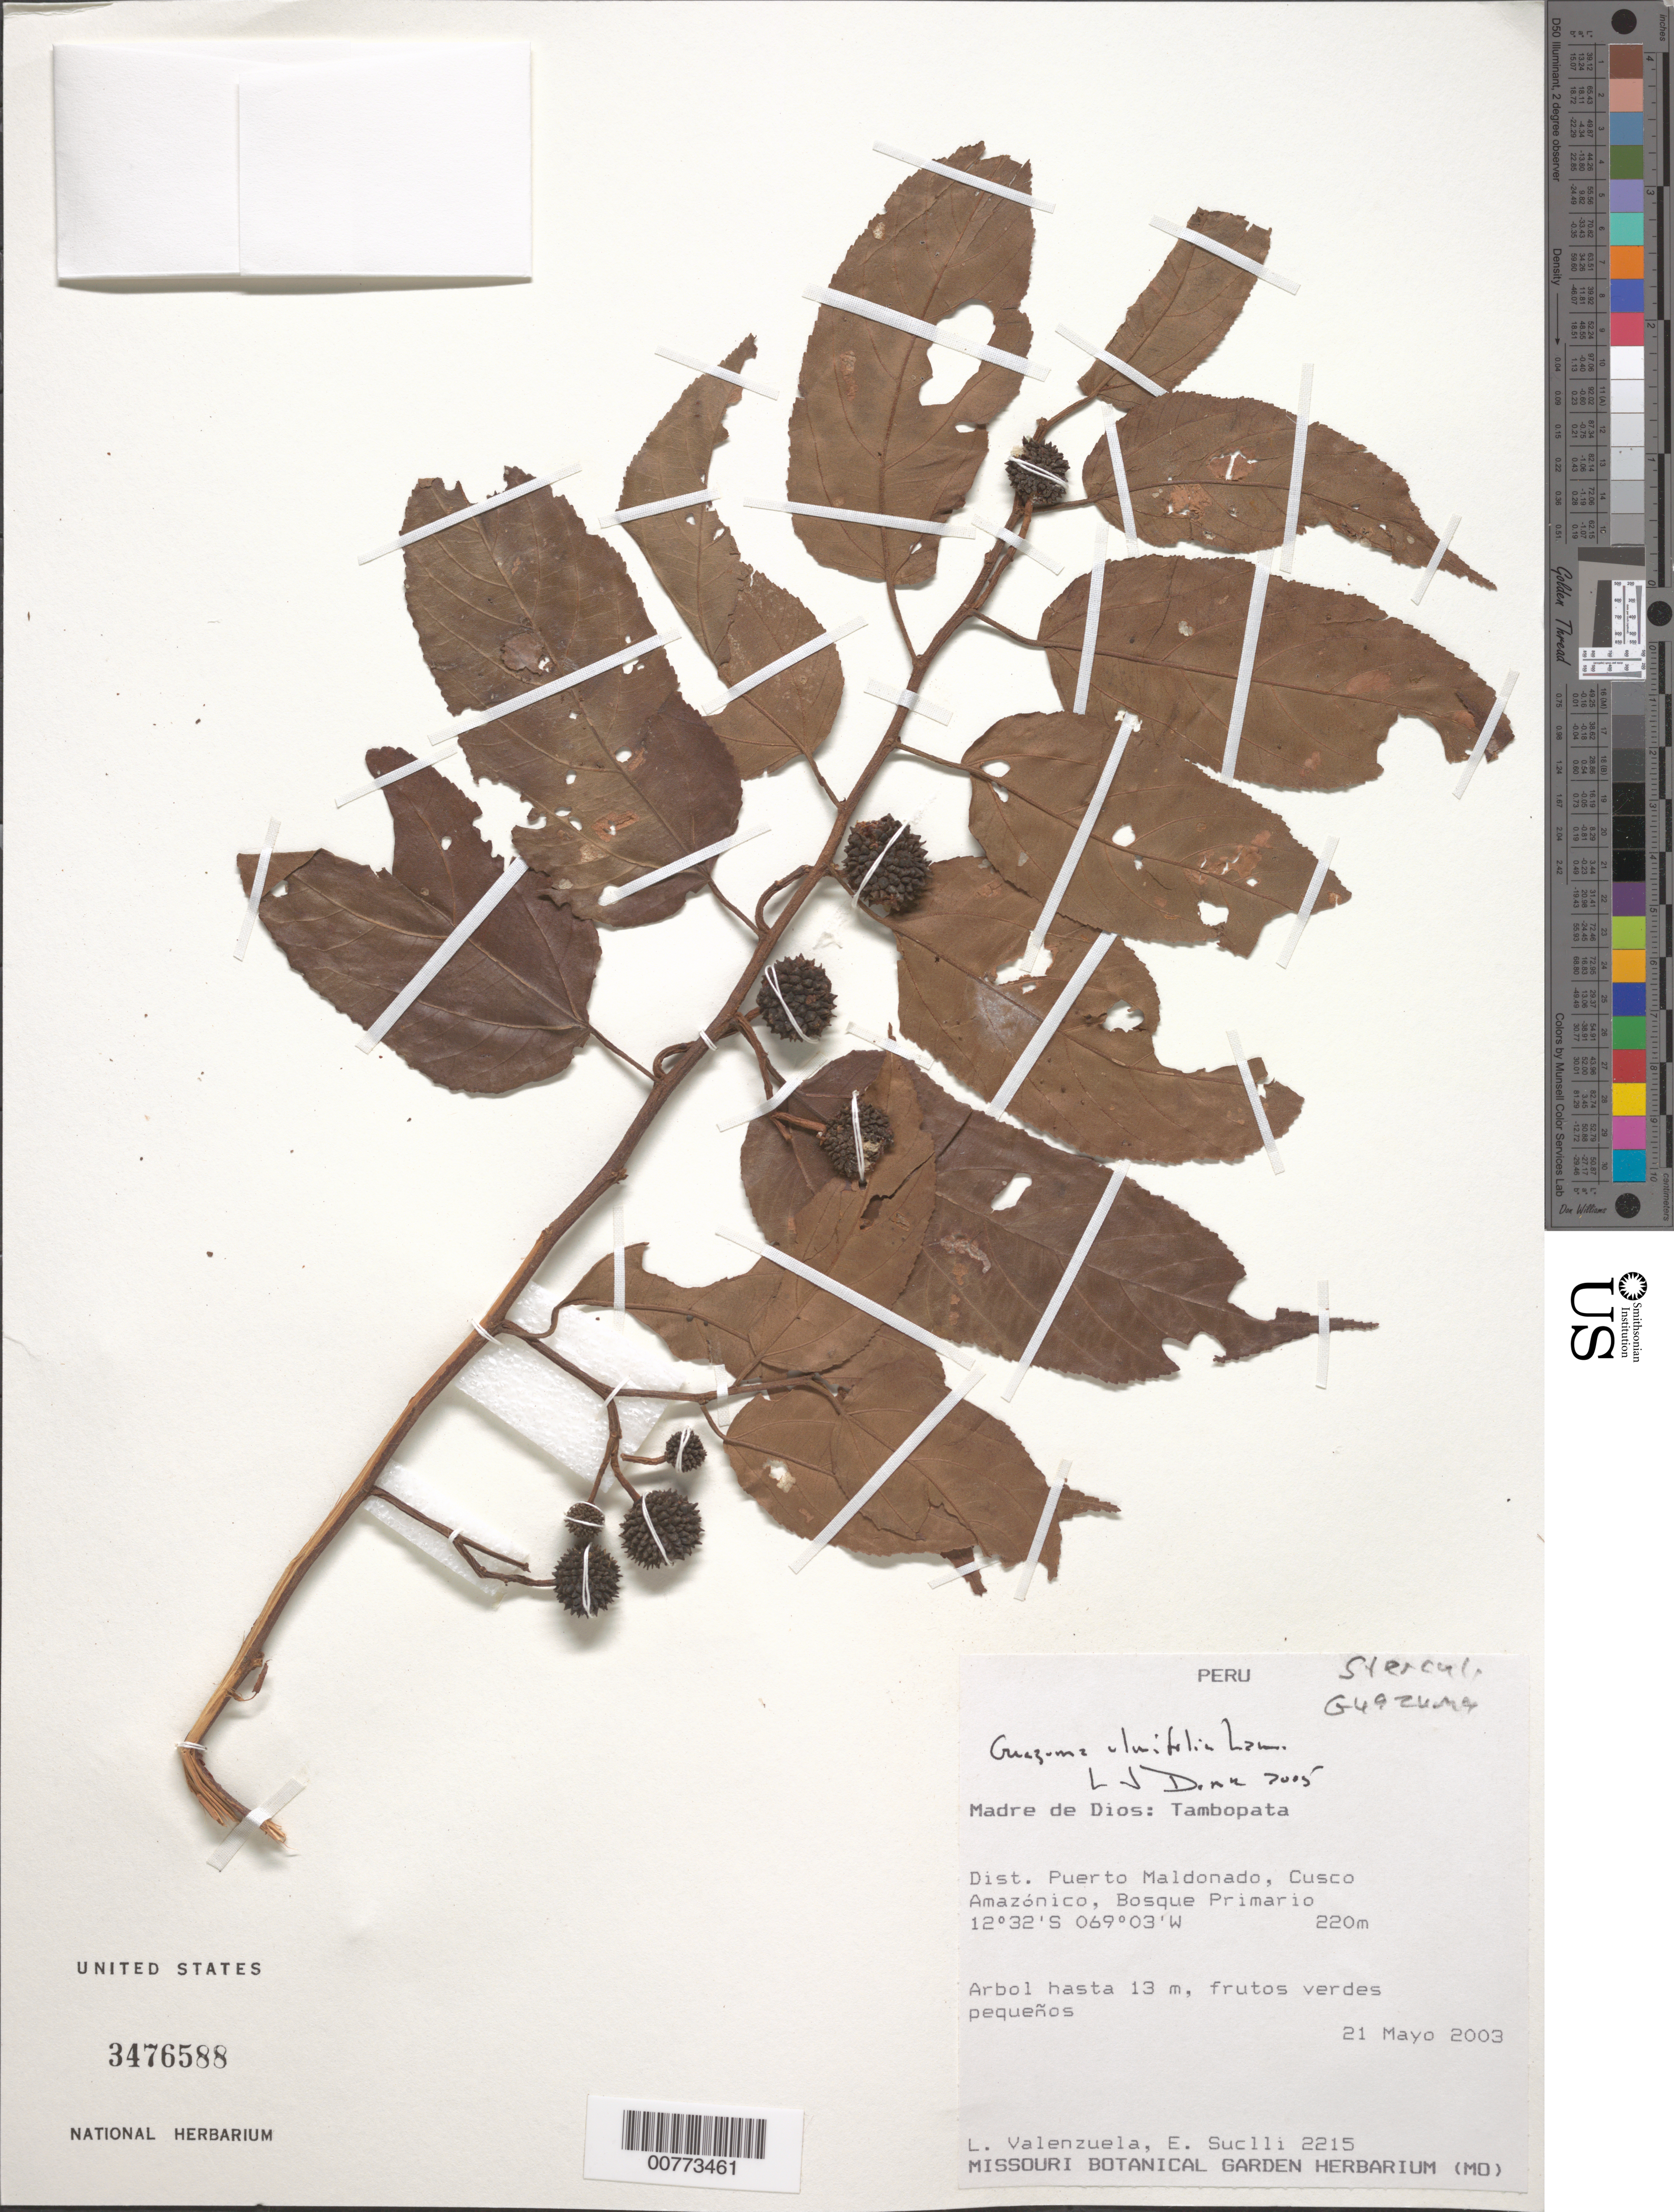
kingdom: Plantae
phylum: Tracheophyta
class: Magnoliopsida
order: Malvales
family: Malvaceae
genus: Guazuma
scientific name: Guazuma ulmifolia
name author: Lam.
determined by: Dorr, L. J., (BOT), Smithsonian Institution - National Museum of Natural History (UNITED STATES)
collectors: L. Valenzuela & E. Suclli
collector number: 2215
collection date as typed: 21 May 2003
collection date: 2003-05-21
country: Peru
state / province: Madre de Dios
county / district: Tambopata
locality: Dist. Puerto Maldonado, Cusco Amazónico.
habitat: Bosque primario.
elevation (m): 220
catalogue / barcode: US 3476588